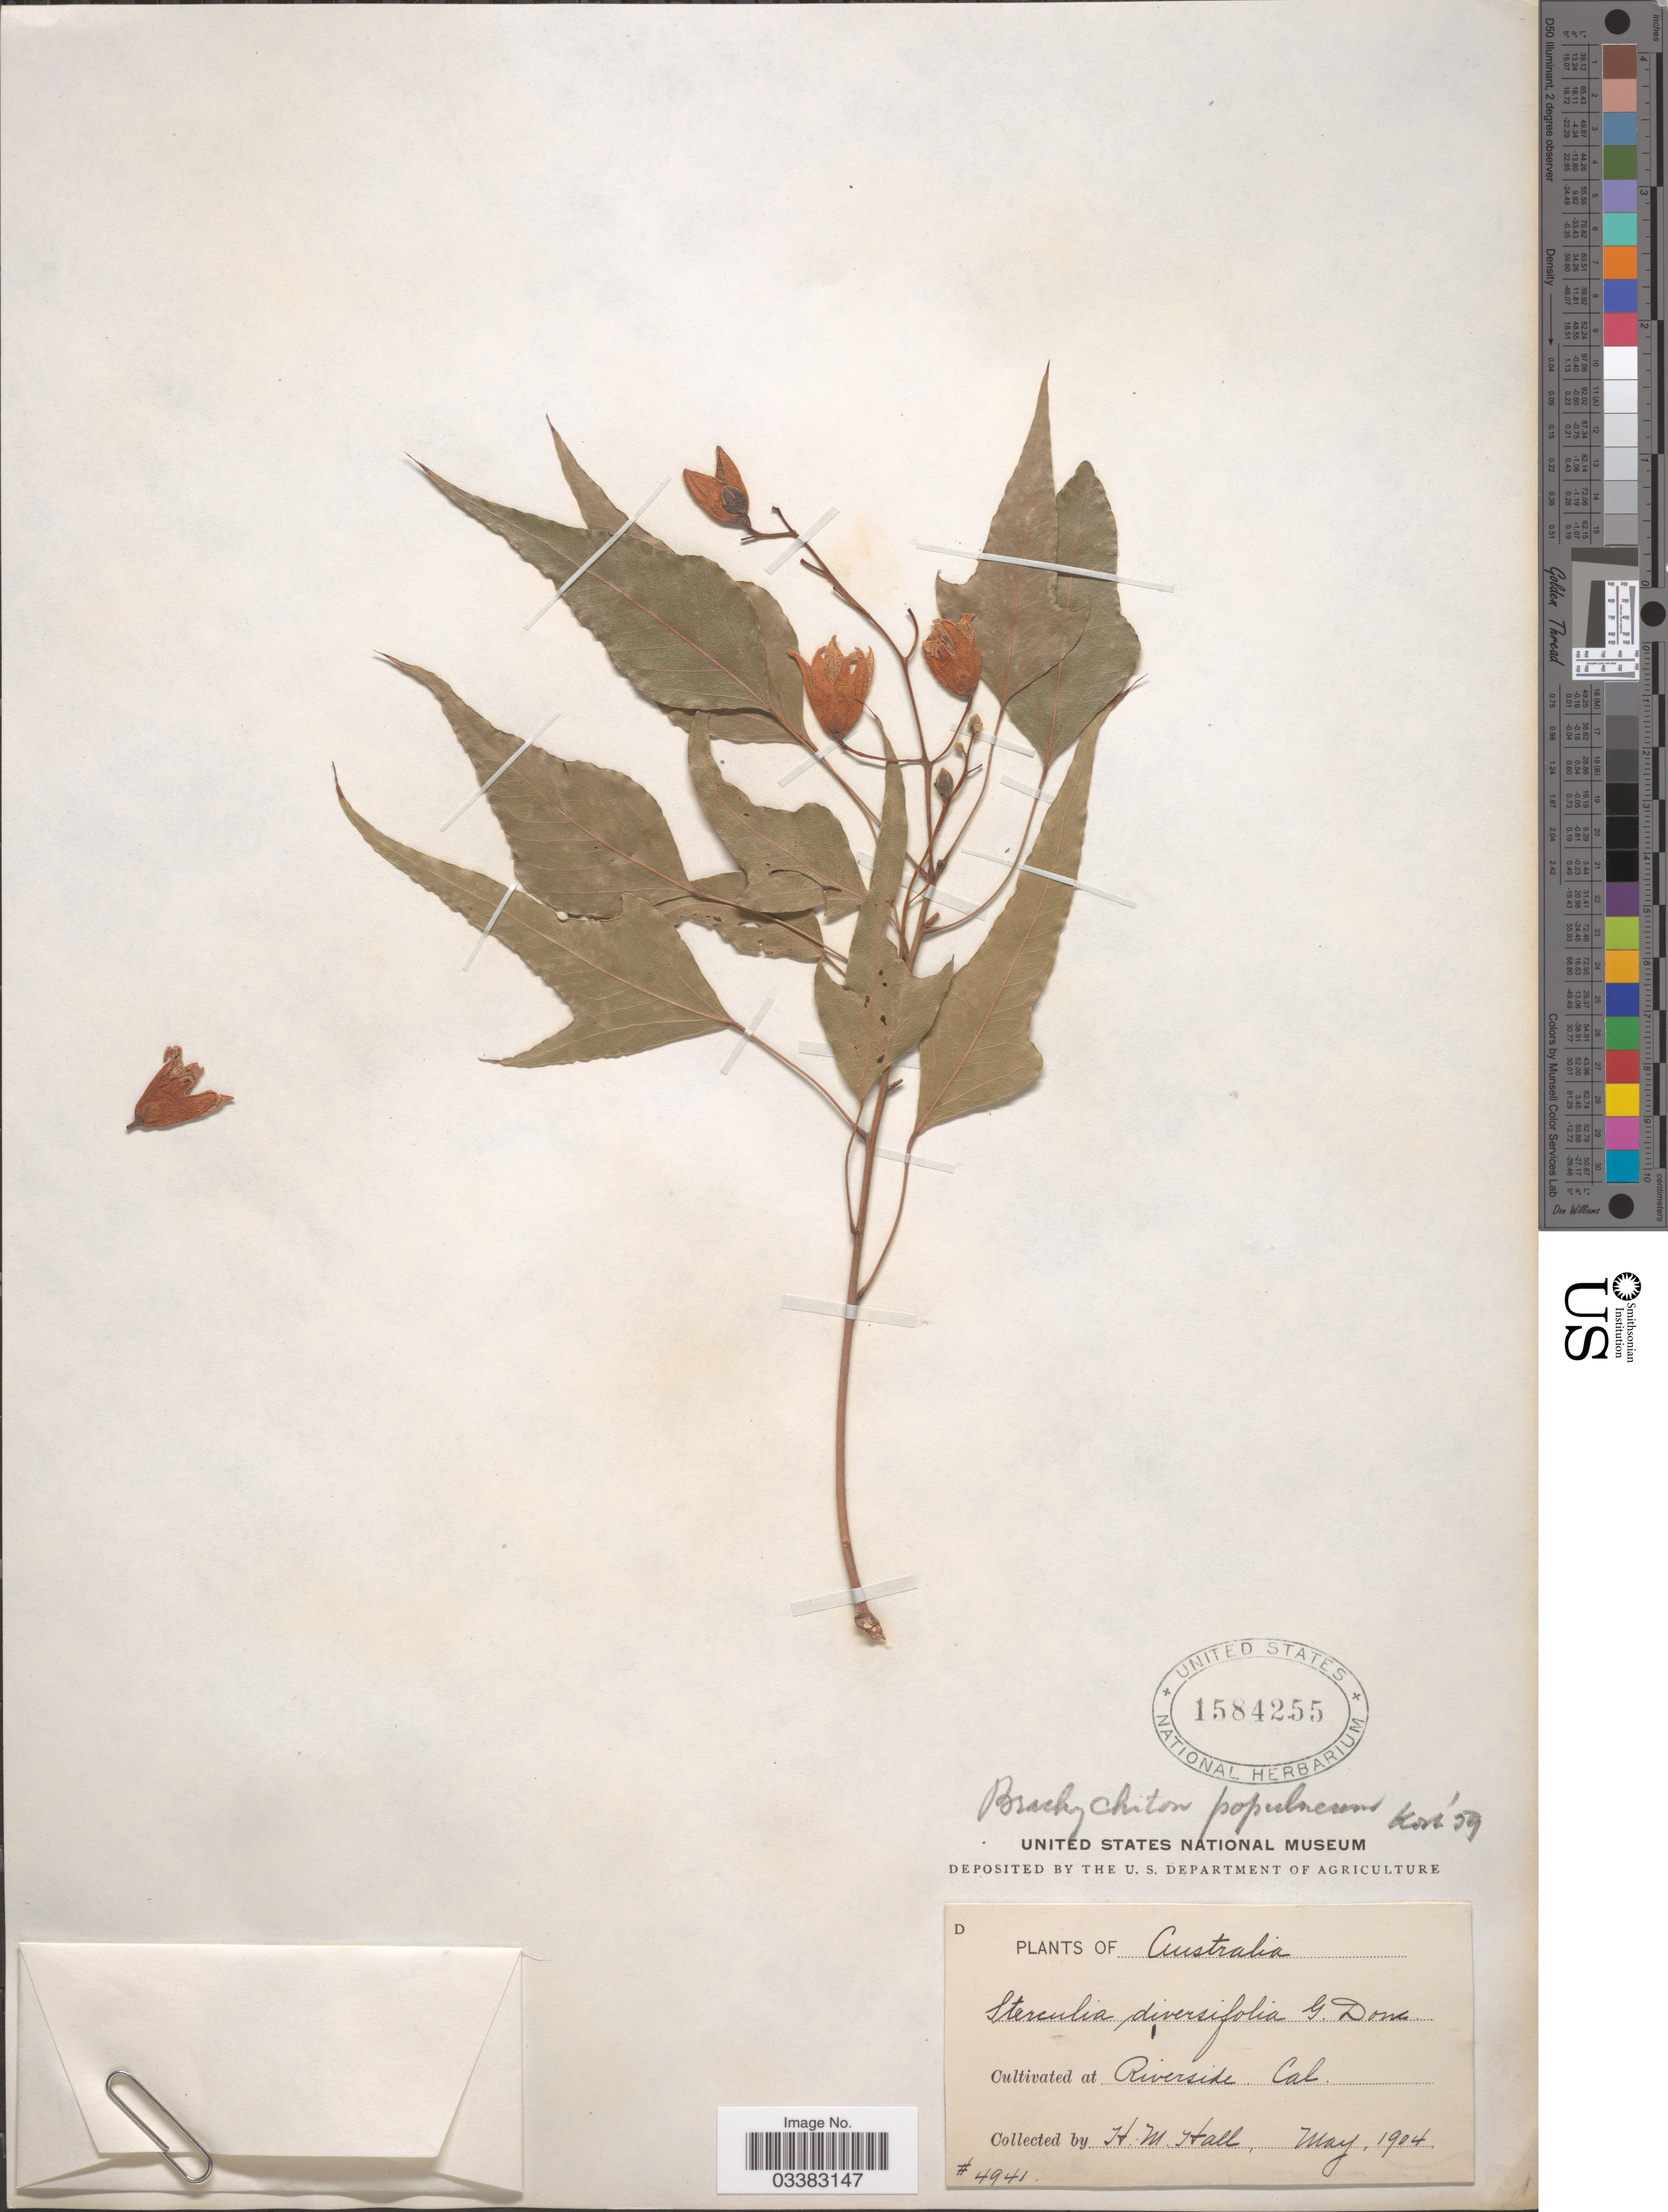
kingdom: Plantae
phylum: Tracheophyta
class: Magnoliopsida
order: Malvales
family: Malvaceae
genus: Brachychiton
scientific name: Brachychiton populneus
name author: (Schott & Endl.) R. Br.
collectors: H. M. Hall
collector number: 4941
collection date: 1904-05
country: Australia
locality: Riverside. Cal.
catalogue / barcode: US 1584255